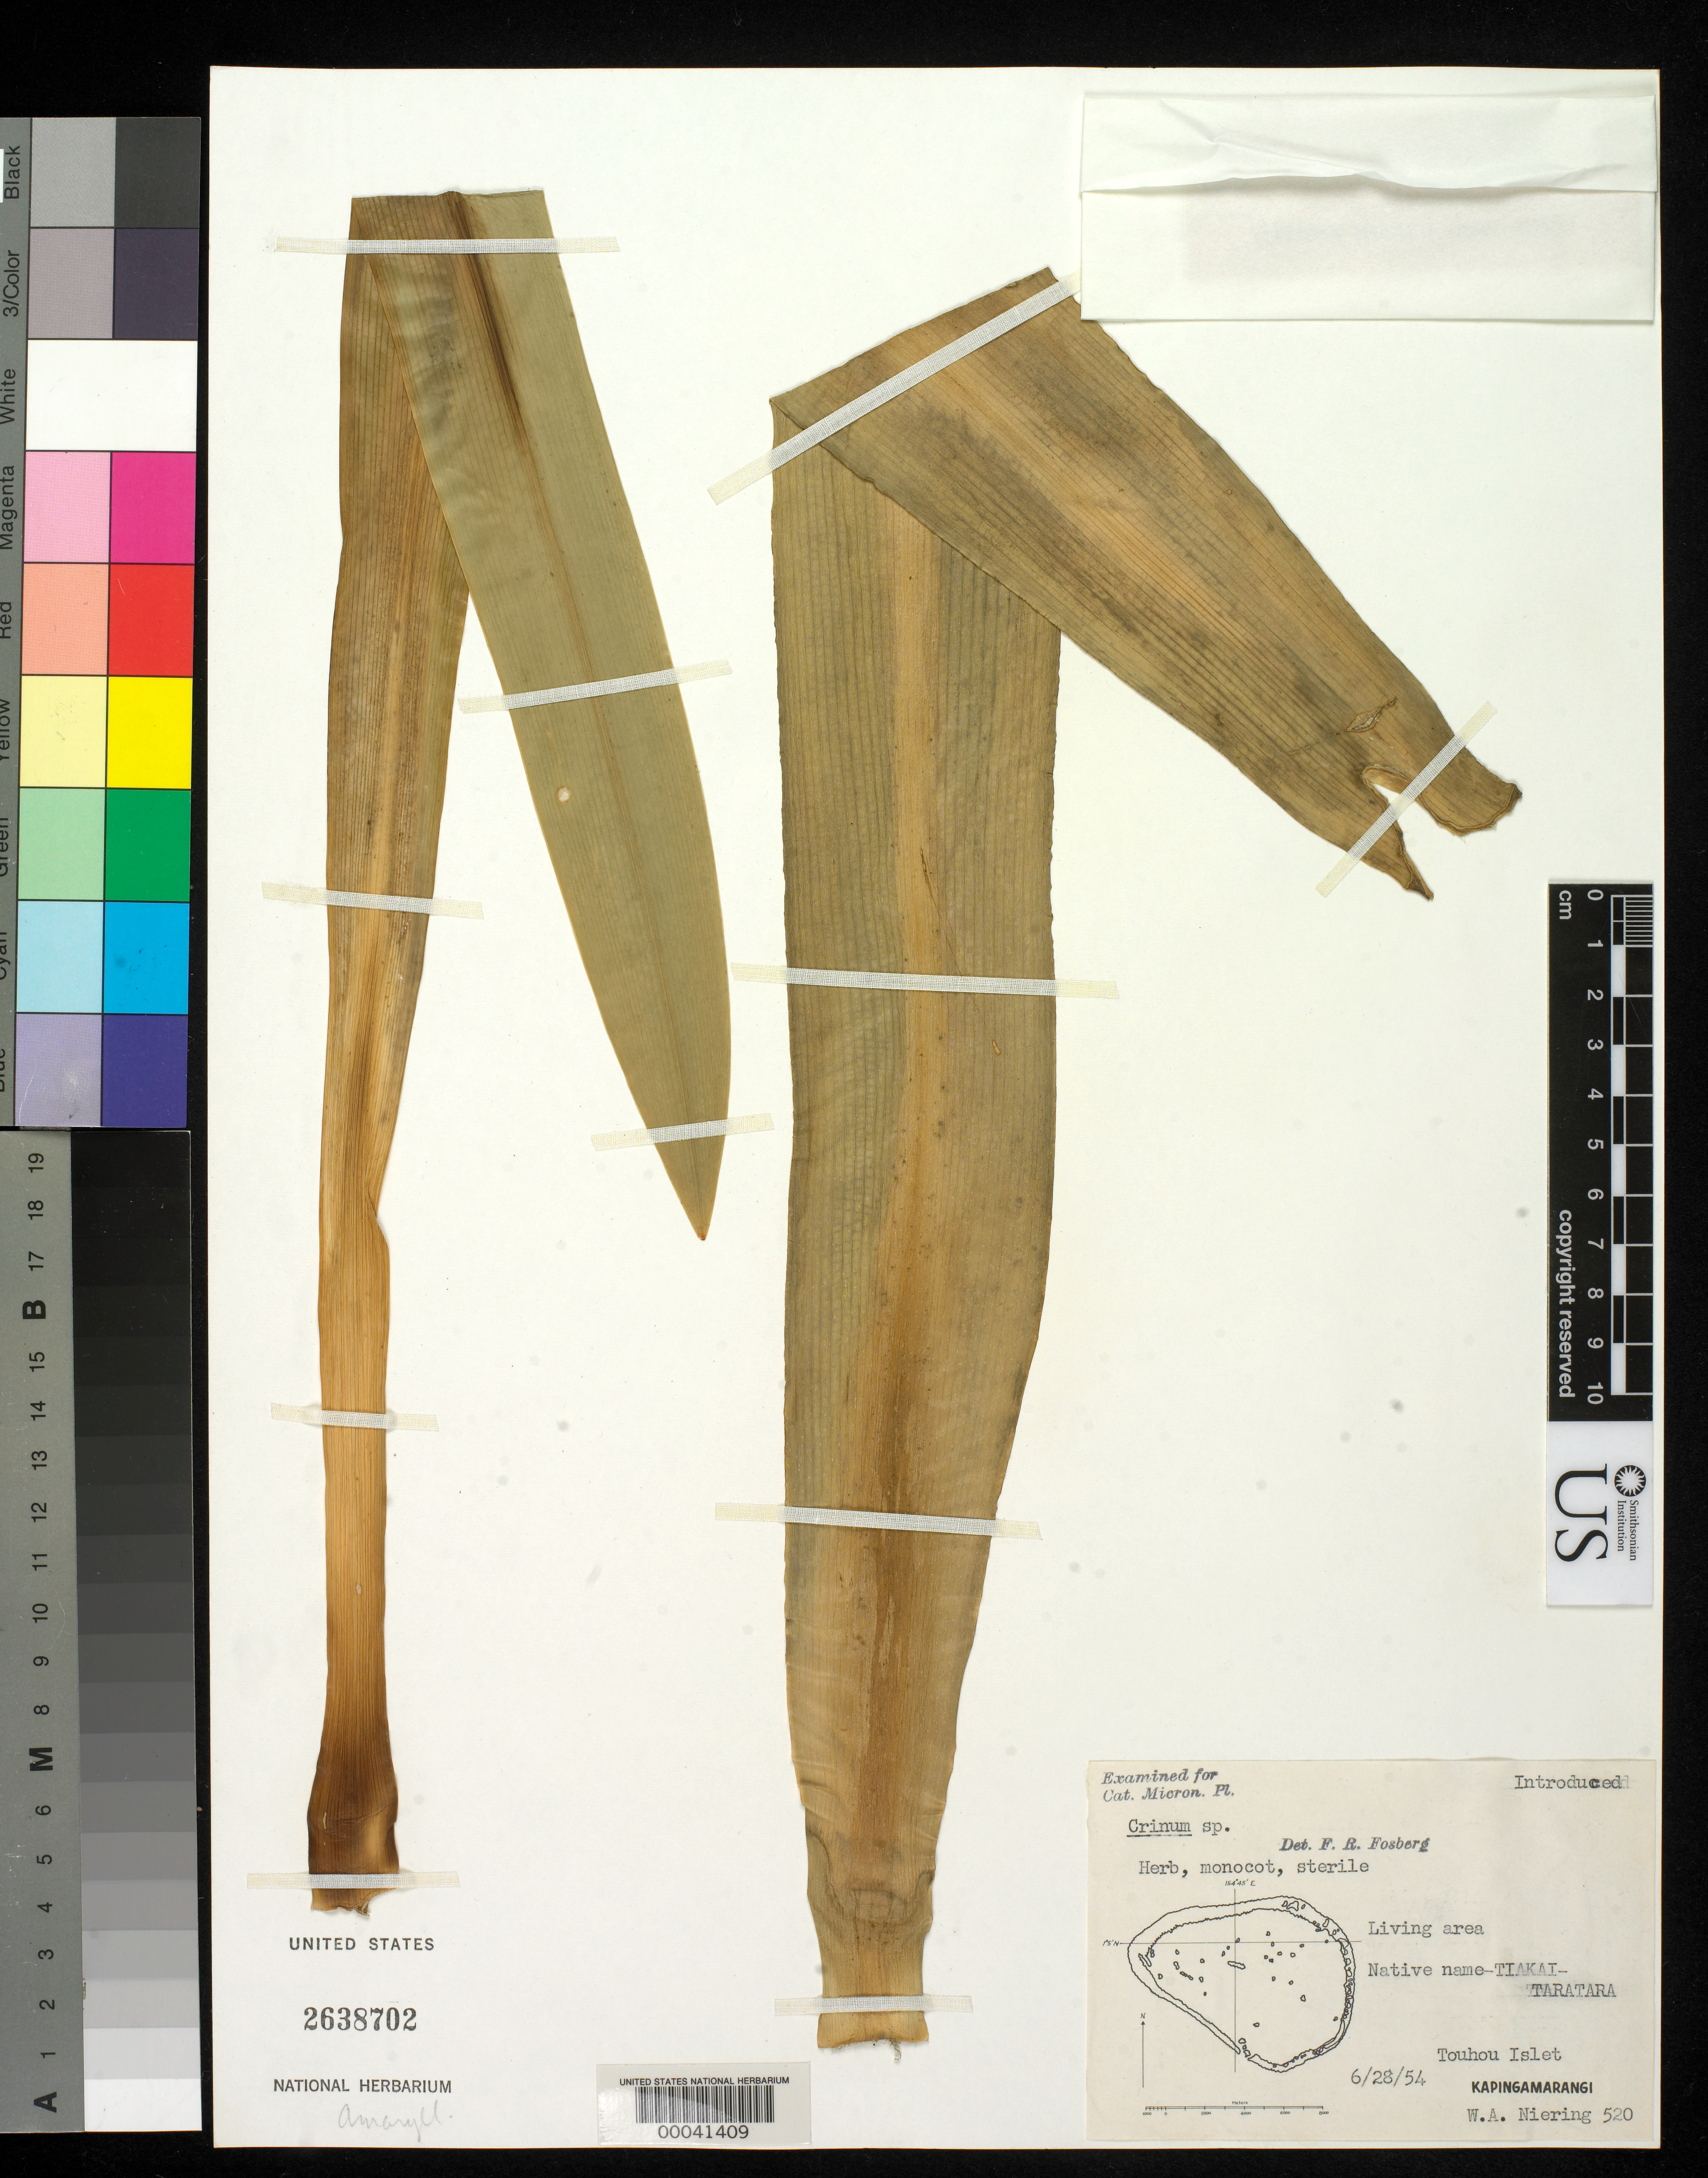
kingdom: Plantae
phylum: Tracheophyta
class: Liliopsida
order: Asparagales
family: Amaryllidaceae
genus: Crinum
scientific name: Crinum sp.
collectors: W. Niering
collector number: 520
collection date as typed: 28 Jun 1954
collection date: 1954-06-28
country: Micronesia, Federated States of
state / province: Pohnpei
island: Kapingamarangi Atoll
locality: Touhou Islet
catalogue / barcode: US 2638702